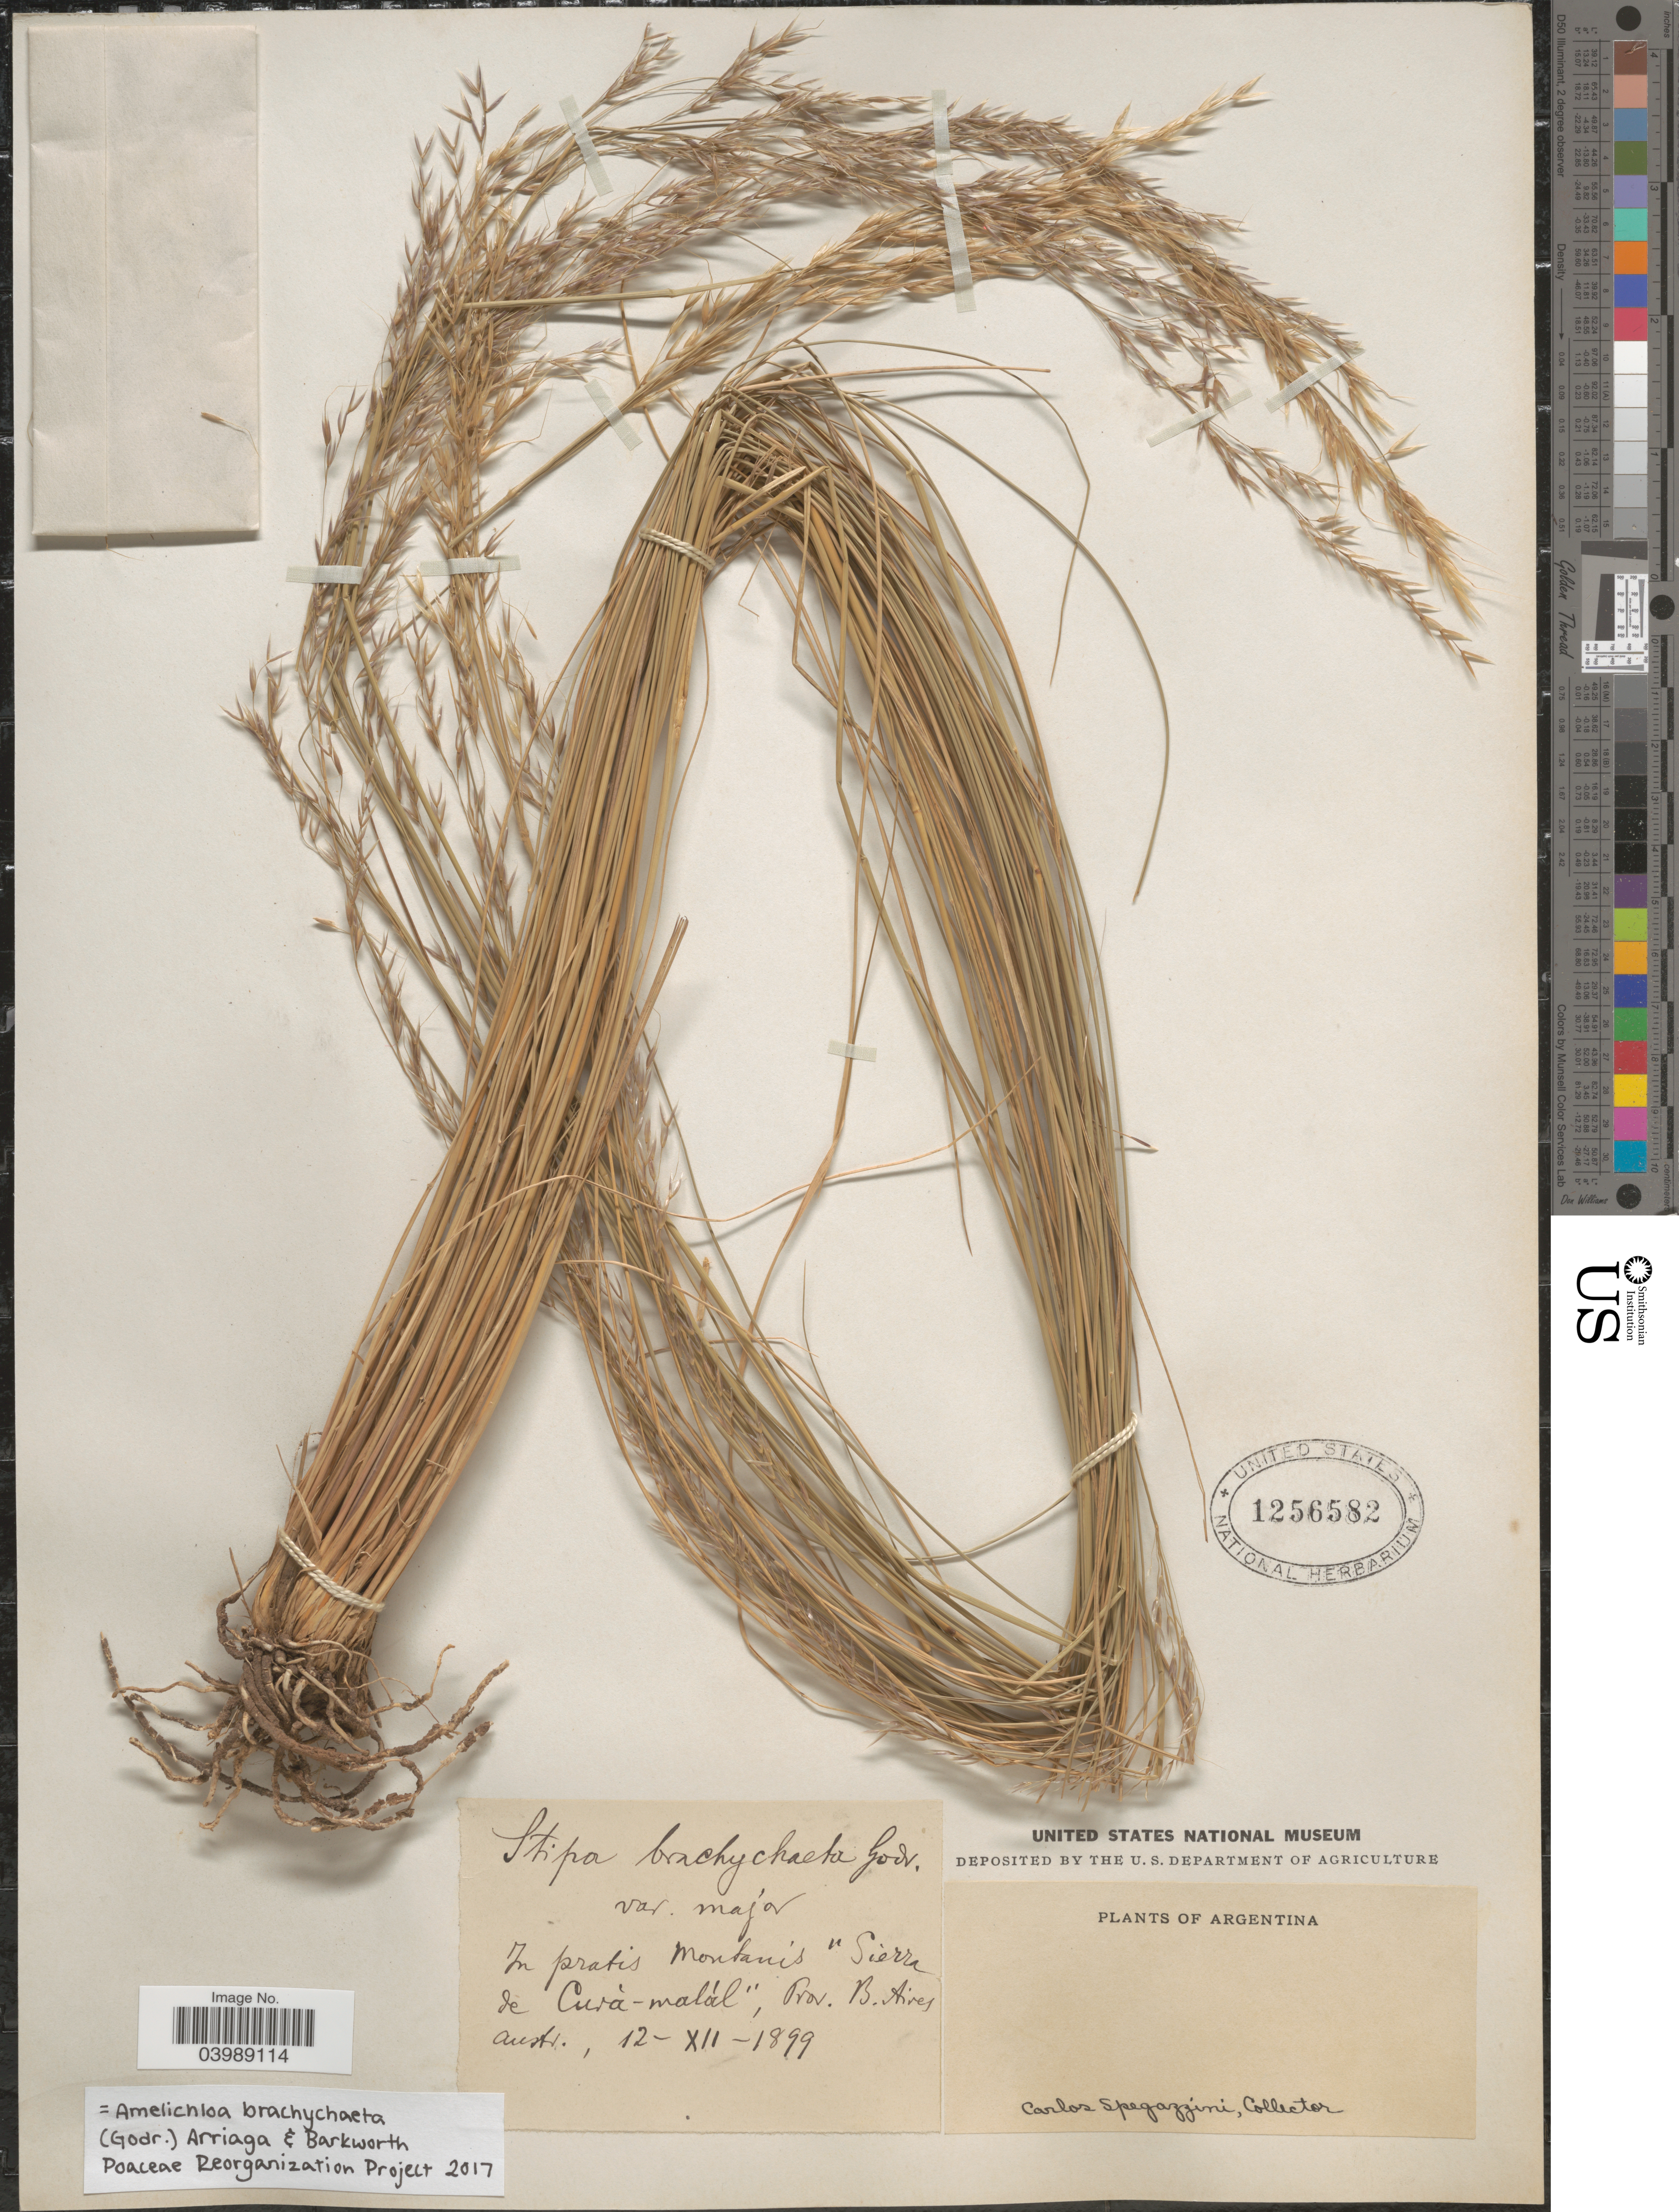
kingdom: Plantae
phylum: Tracheophyta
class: Liliopsida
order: Poales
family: Poaceae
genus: Amelichloa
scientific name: Amelichloa brachychaeta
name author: (Godr.) Arriaga & Barkworth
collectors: C. L. Spegazzini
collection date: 1899-12-12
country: Argentina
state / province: Buenos Aires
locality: In pratis Montanis "Sierra de Curà-malàl".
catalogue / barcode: US 1256582